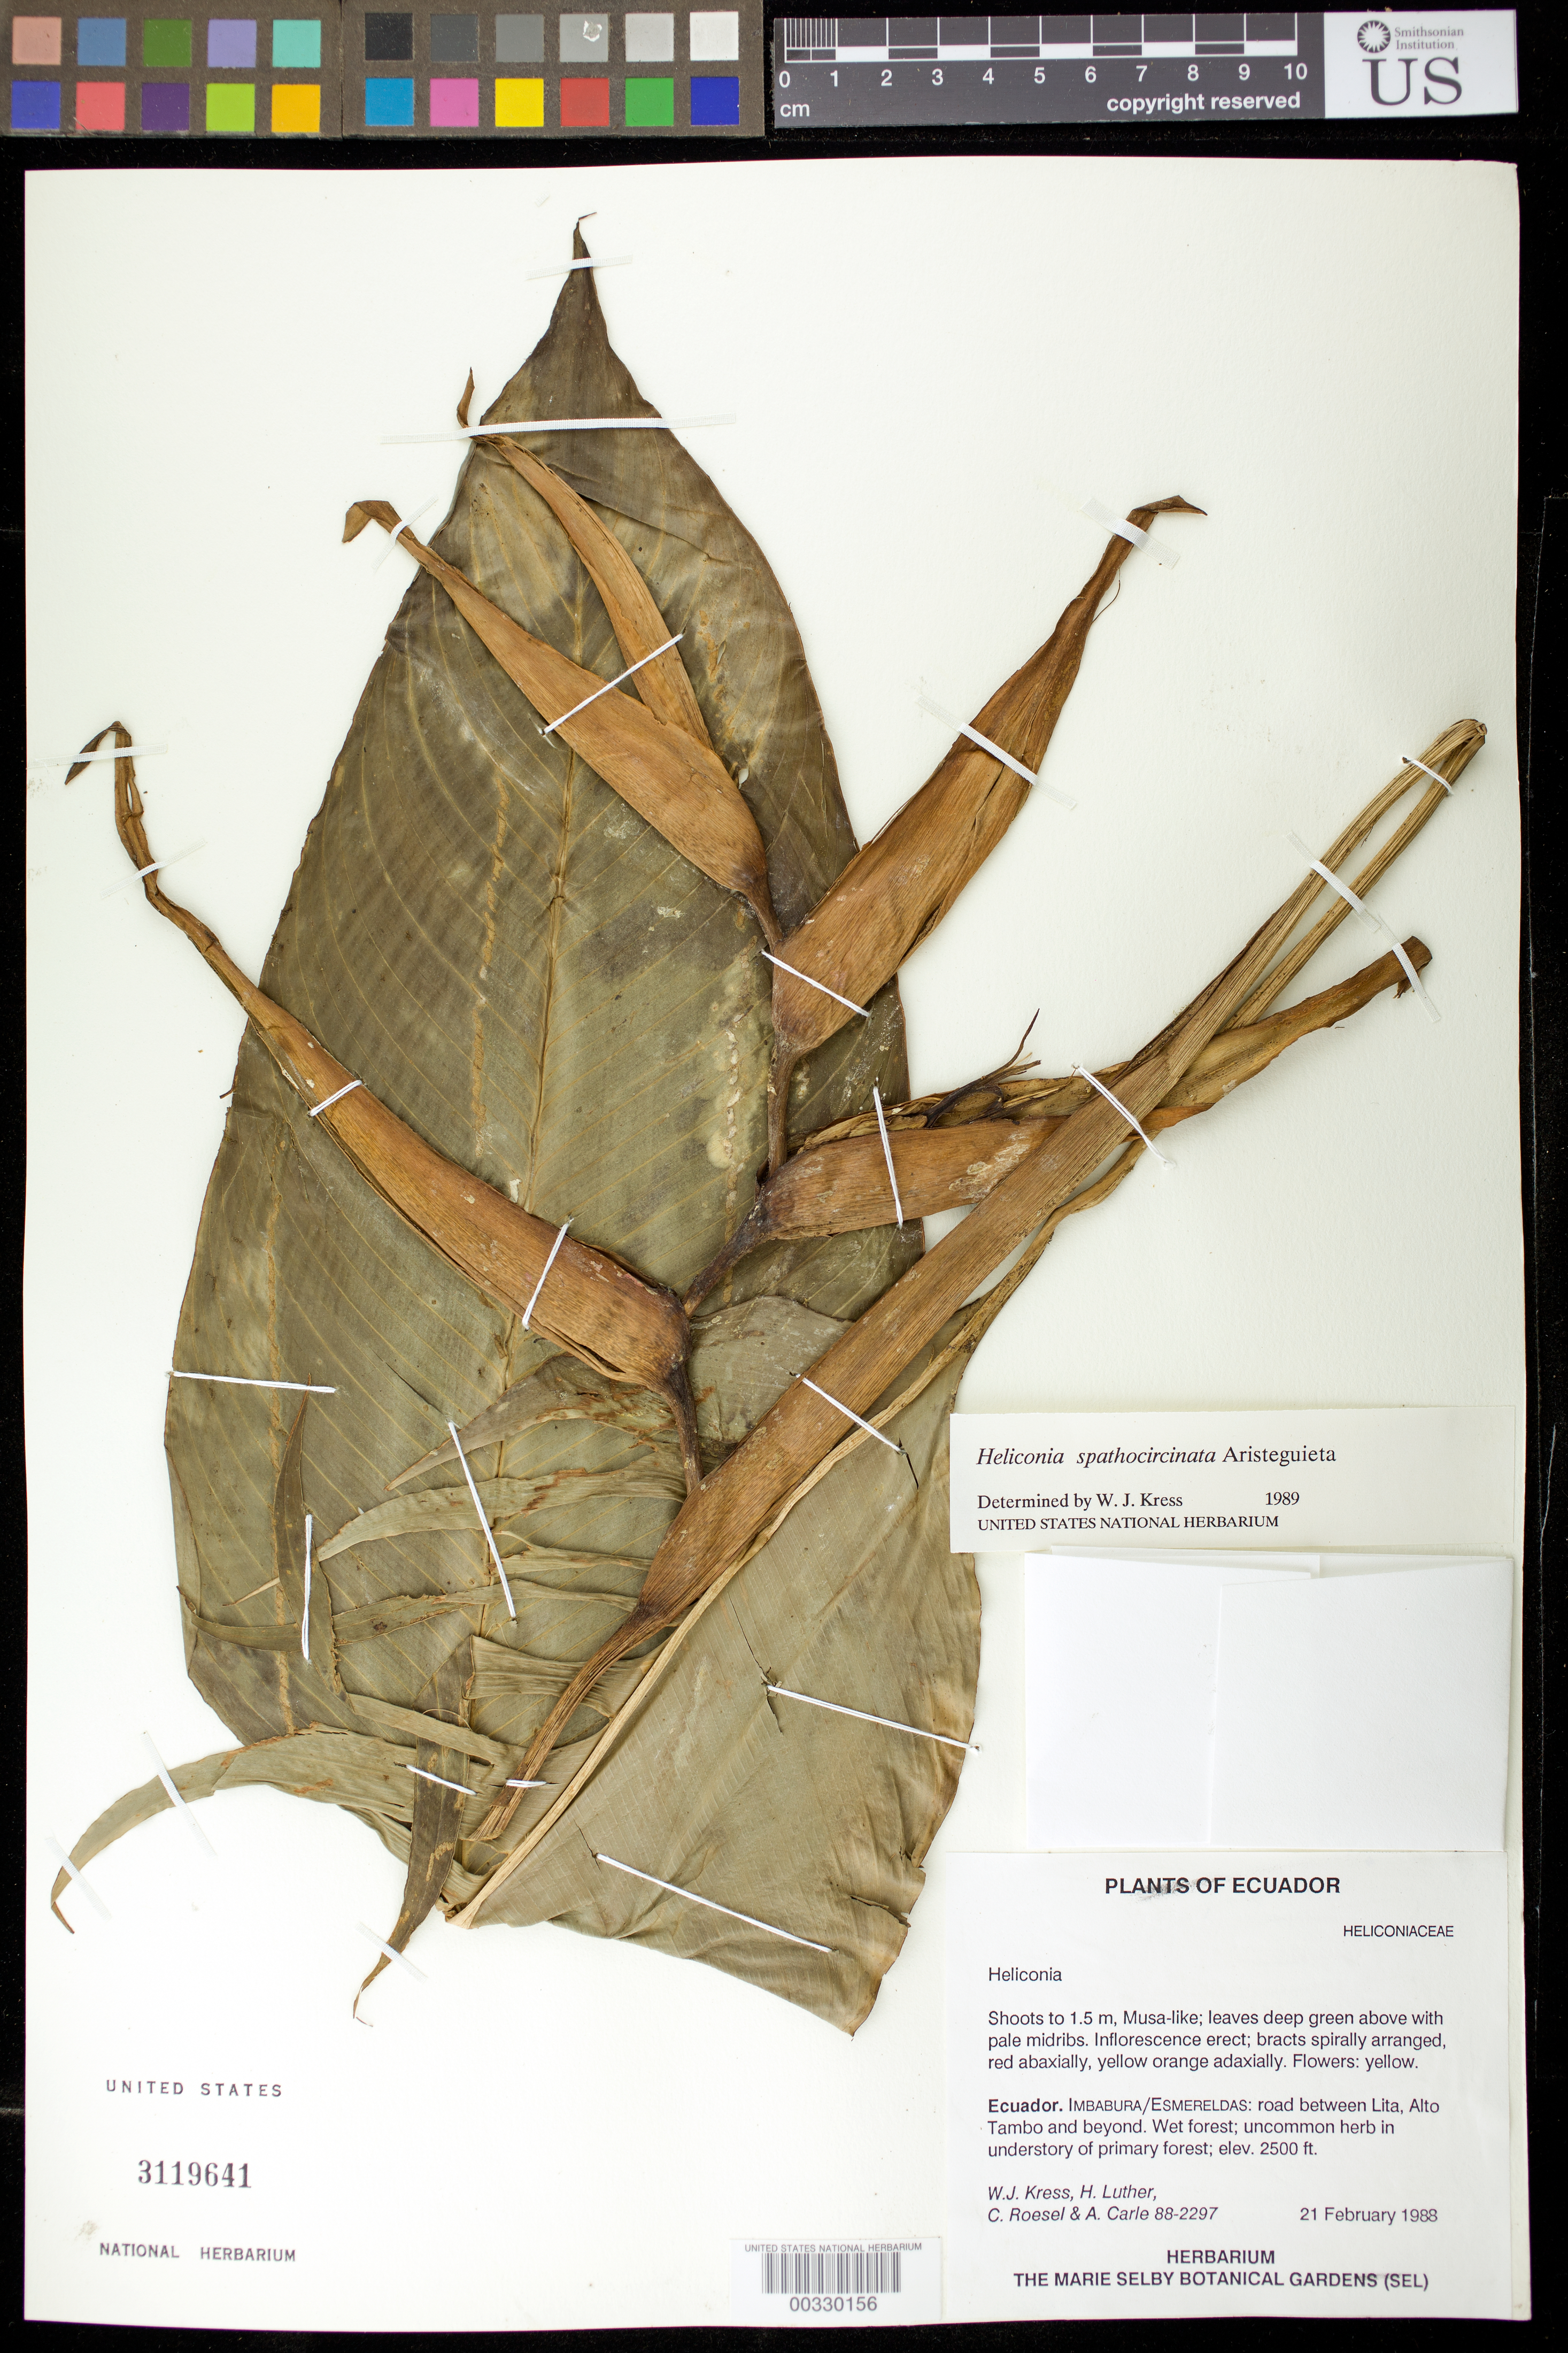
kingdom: Plantae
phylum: Tracheophyta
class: Liliopsida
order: Zingiberales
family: Heliconiaceae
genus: Heliconia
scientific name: Heliconia spathocircinata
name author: Aristeg.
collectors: W. J. Kress, Harry E. Luther, C. S. Roesel & A. Carle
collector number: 88-2297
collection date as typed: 21 Feb 1988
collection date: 1988-02-21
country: Ecuador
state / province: Esmeraldas / Imbabura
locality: Imbabura / Esmereldas, road between Lita, Alto Tambo and beyond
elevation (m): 762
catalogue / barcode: US 3119641